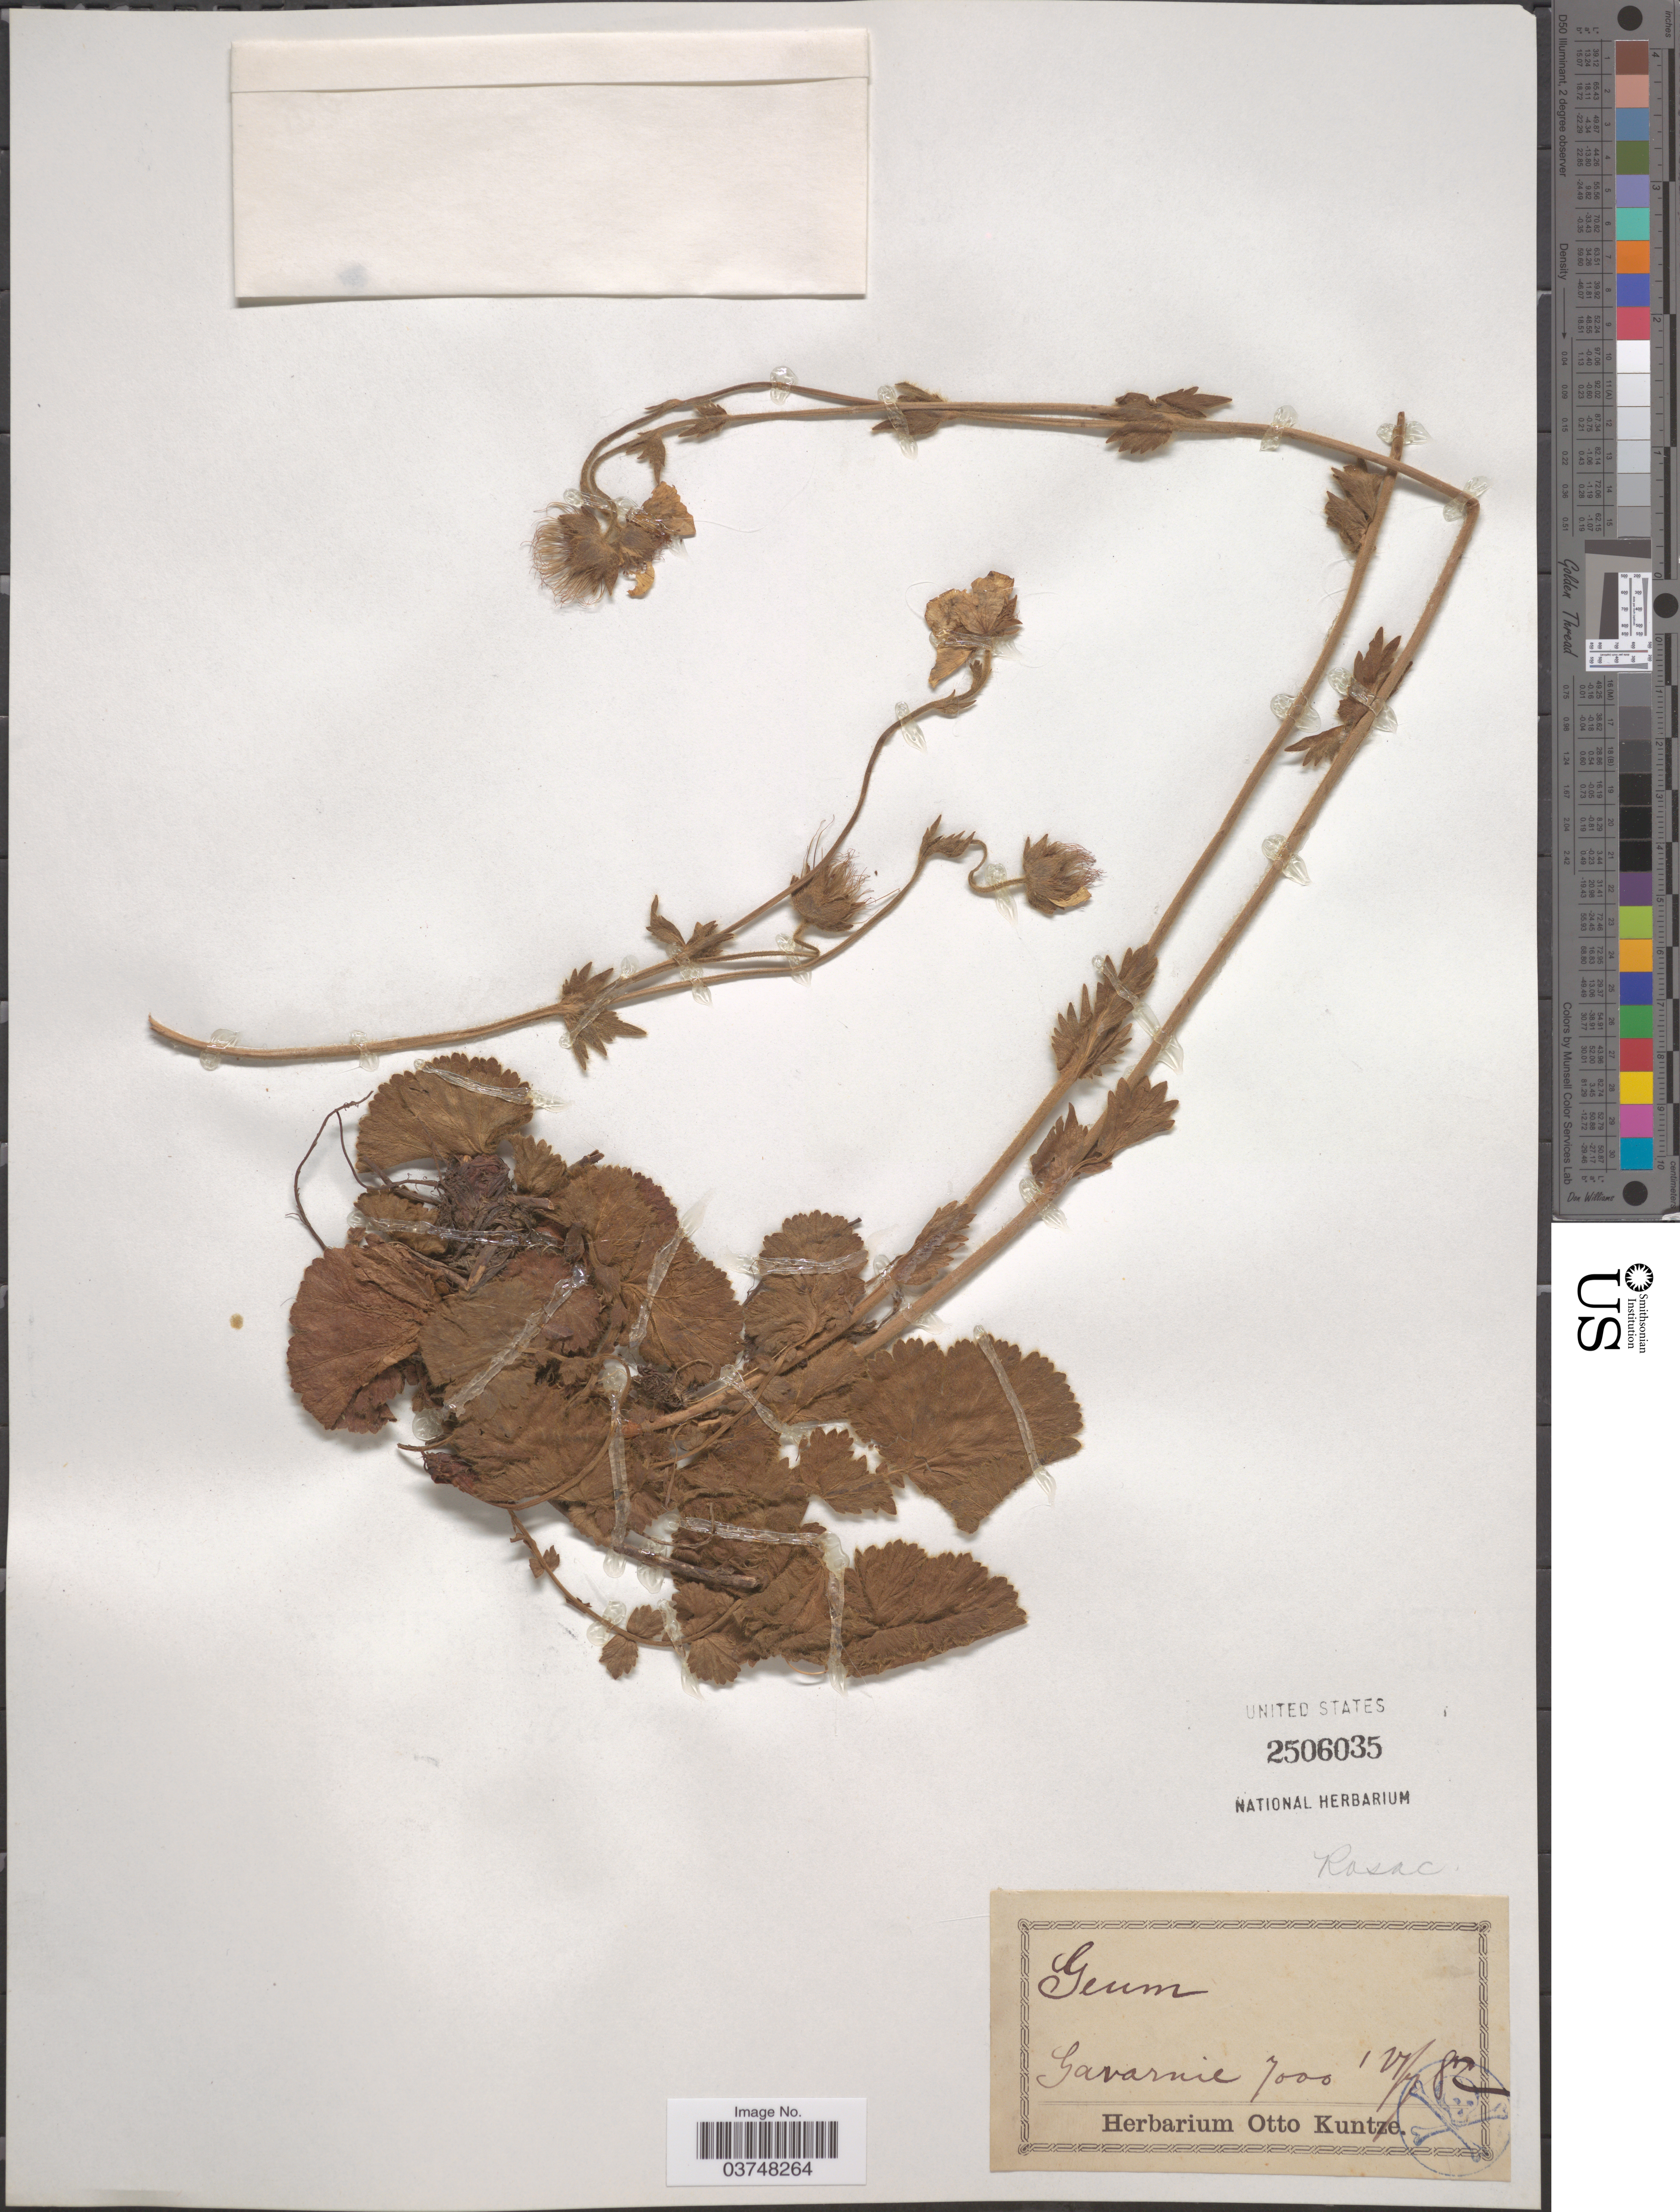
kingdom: Plantae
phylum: Tracheophyta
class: Magnoliopsida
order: Rosales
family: Rosaceae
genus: Geum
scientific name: Geum sp.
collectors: ex Herb. O. Kuntze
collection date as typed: Transcribed d/m/y: 7/6/82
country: France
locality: Gavarnie.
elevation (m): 2134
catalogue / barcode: US 2506035